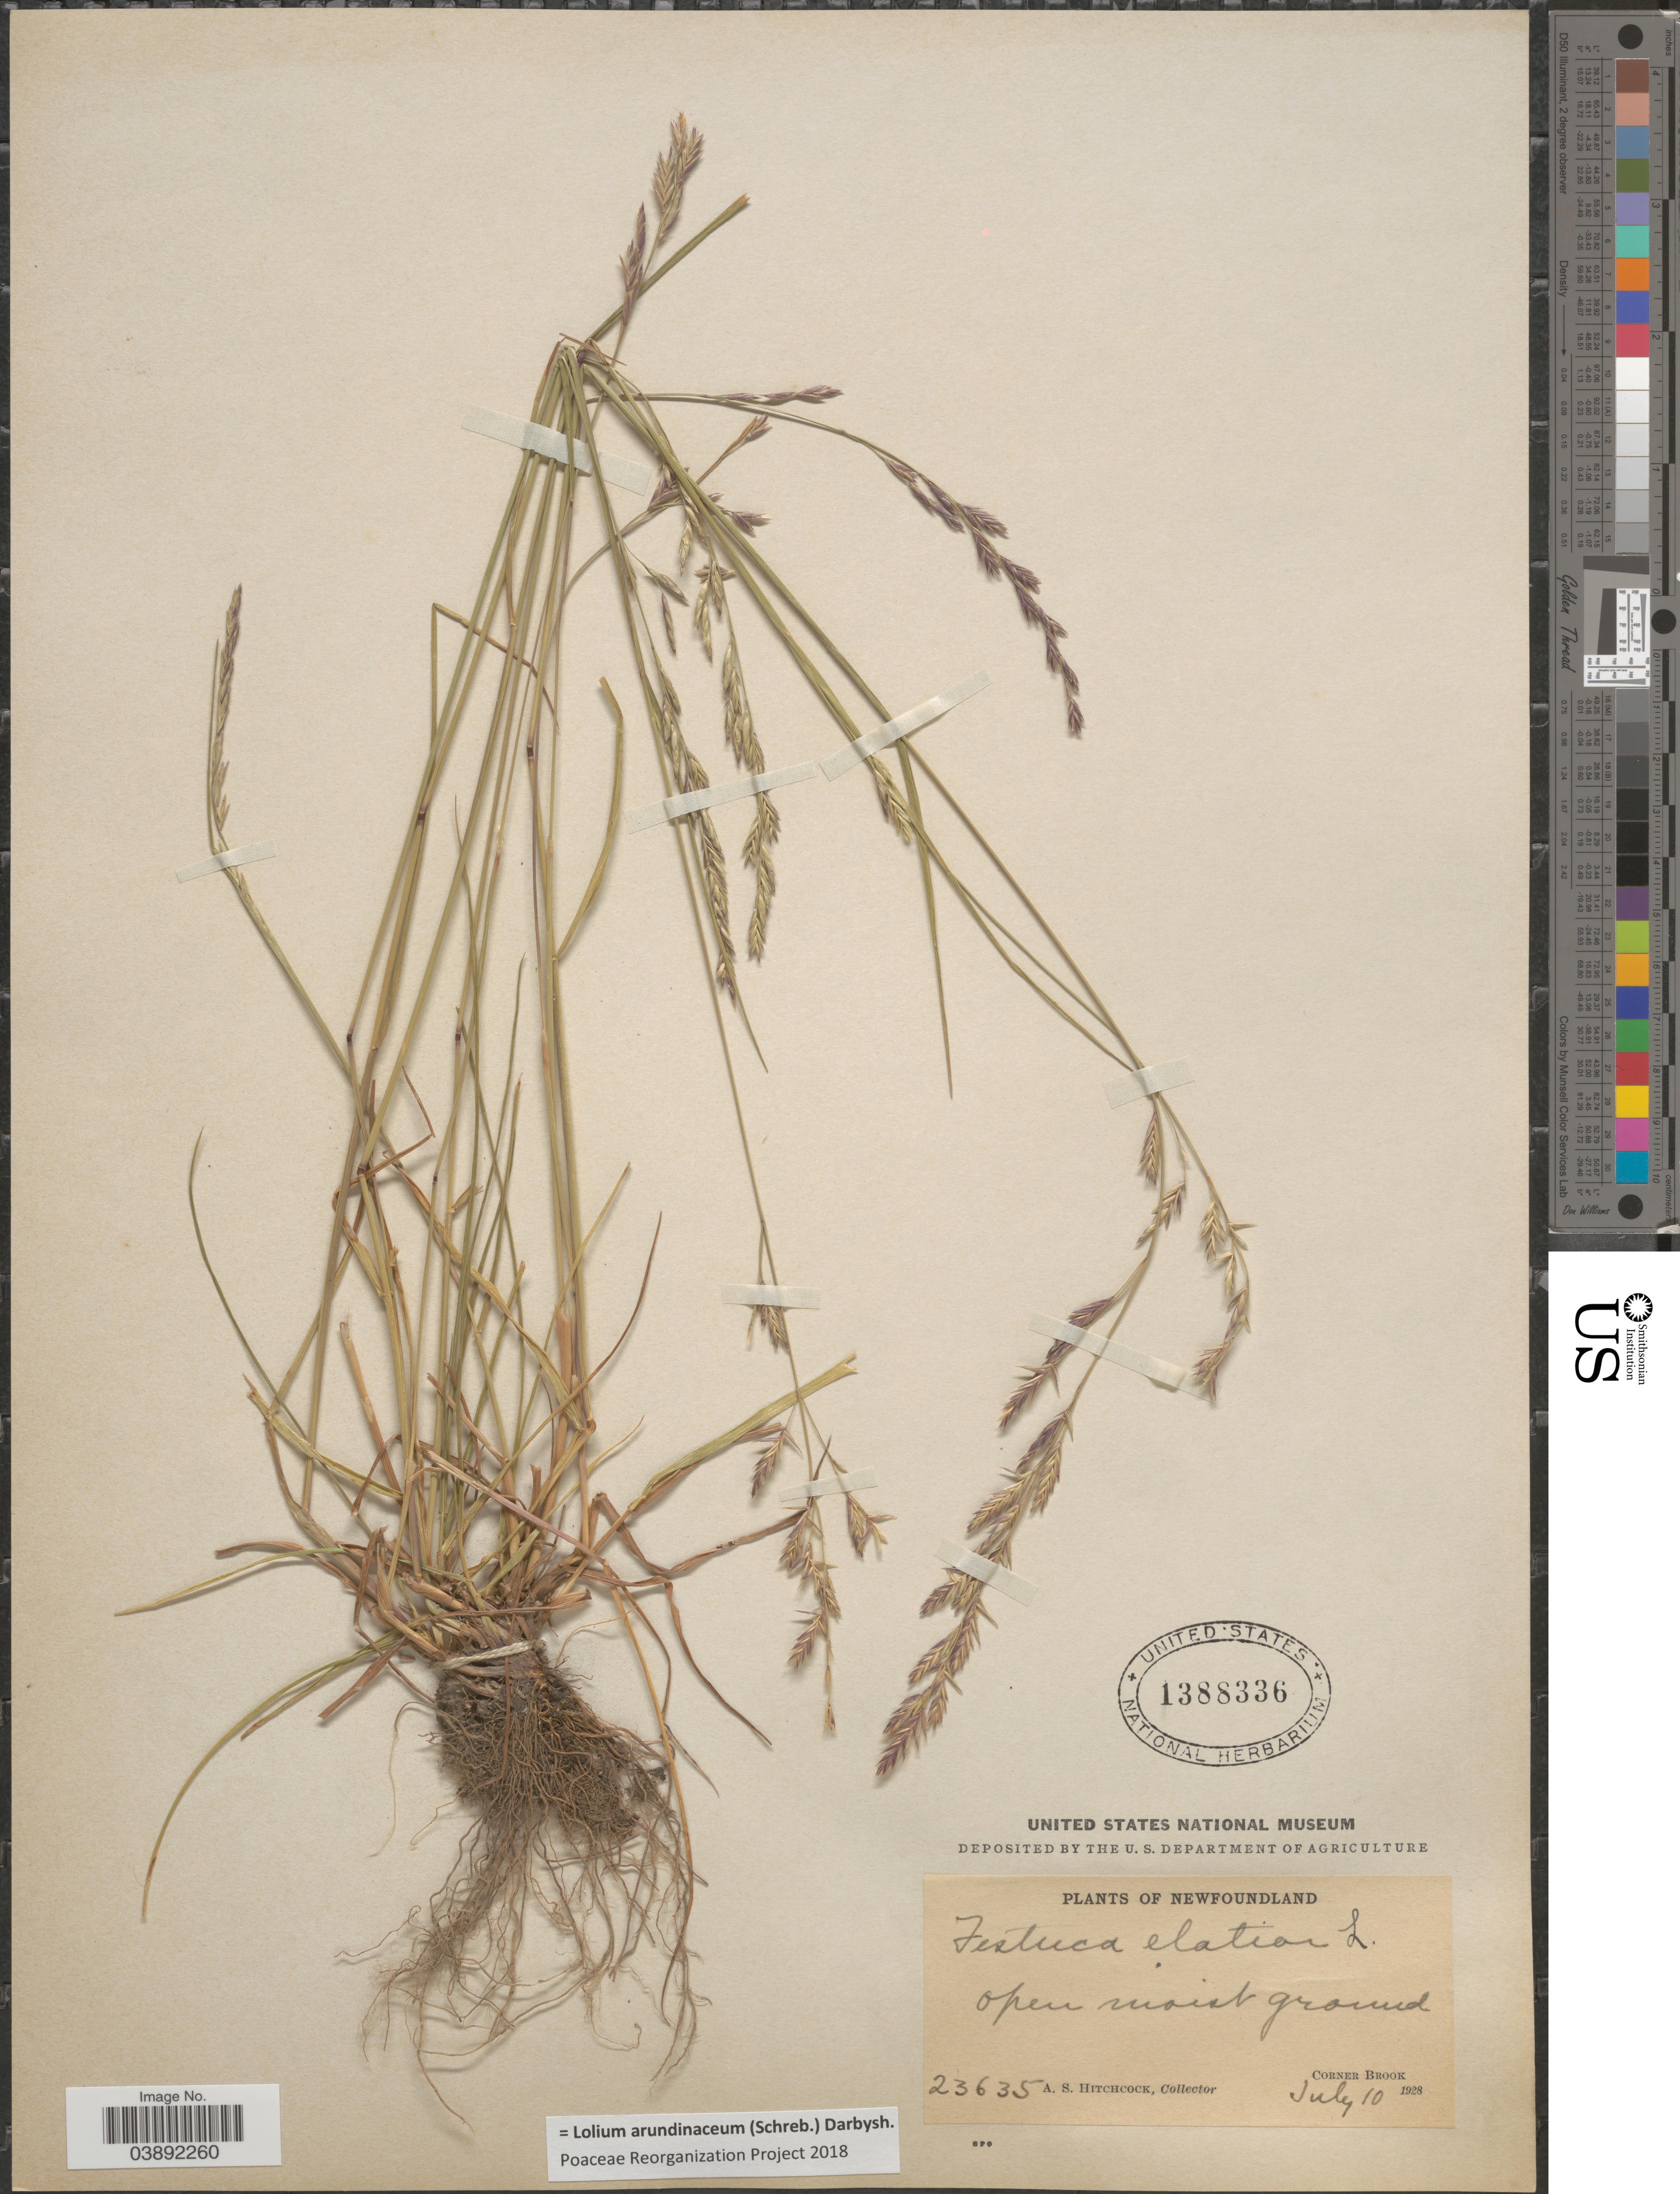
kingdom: Plantae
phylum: Tracheophyta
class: Liliopsida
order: Poales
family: Poaceae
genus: Lolium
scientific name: Lolium arundinaceum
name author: (Schreb.) Darbysh.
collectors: A. S. Hitchcock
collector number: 23635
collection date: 1928-07-10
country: Canada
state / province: Newfoundland and Labrador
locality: Open moist ground. Corner Brook.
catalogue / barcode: US 1388336